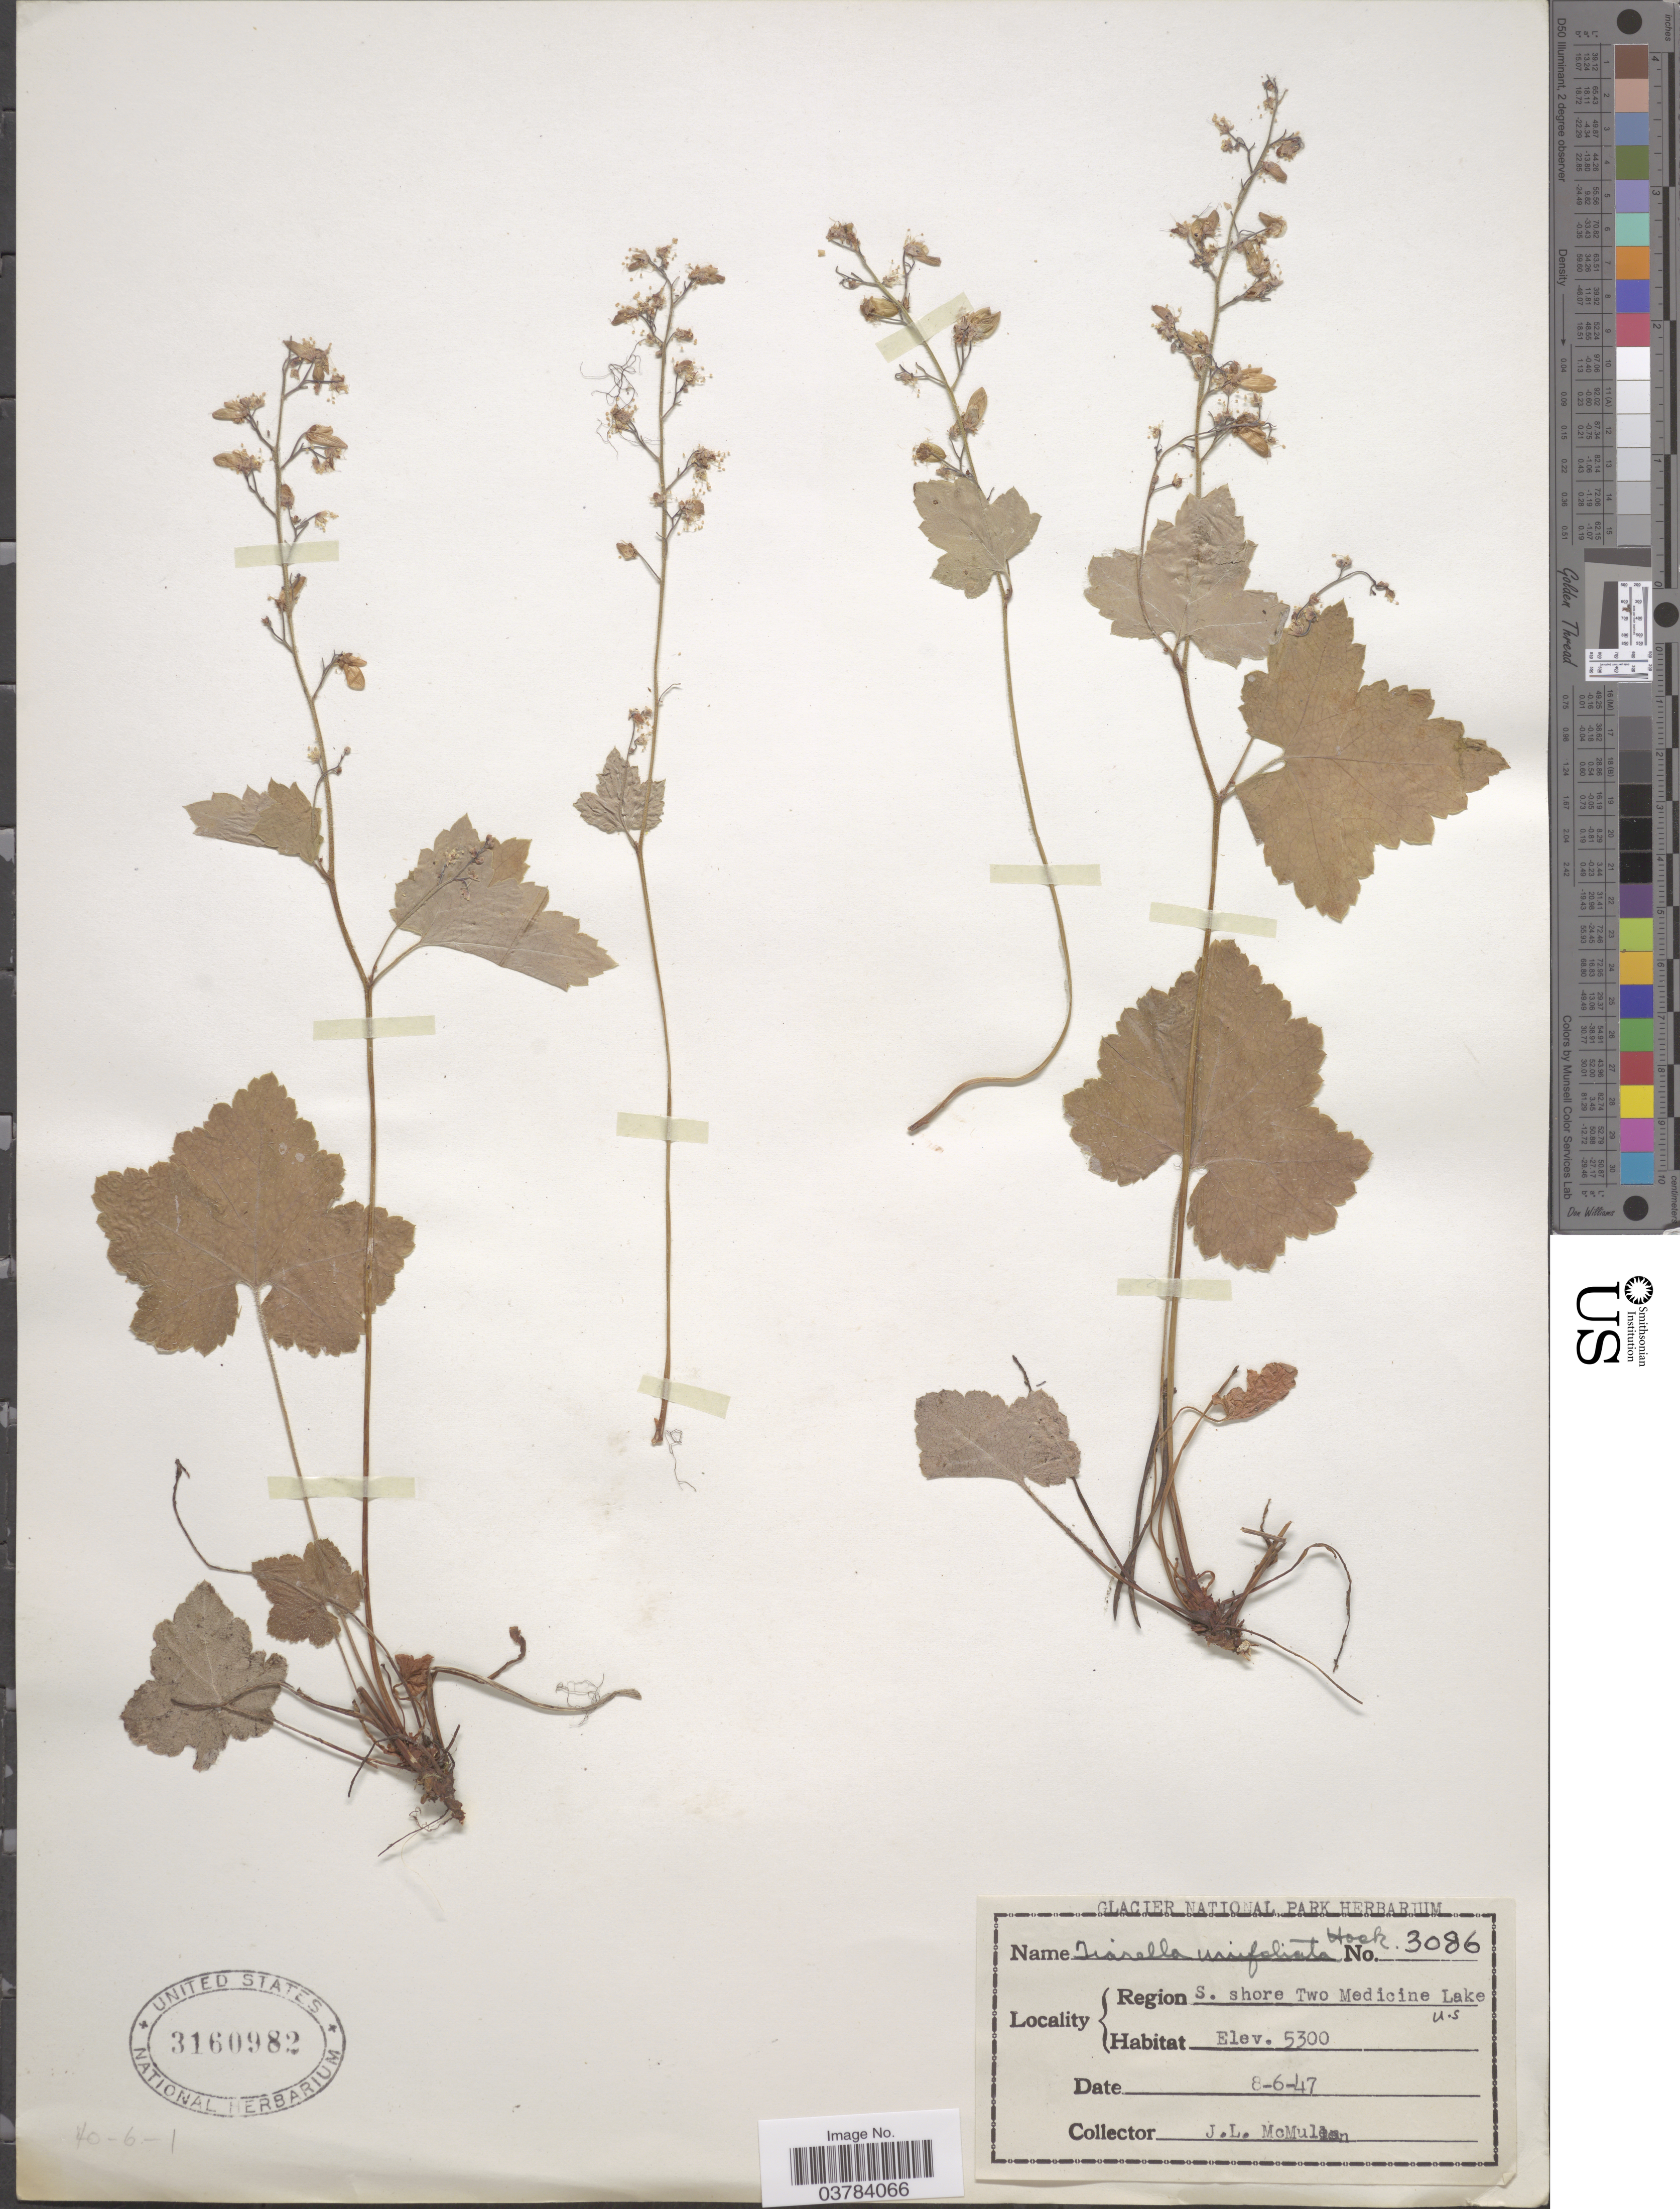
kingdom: Plantae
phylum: Tracheophyta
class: Magnoliopsida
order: Saxifragales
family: Saxifragaceae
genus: Tiarella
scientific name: Tiarella unifoliata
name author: Hook.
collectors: J. McMullen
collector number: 3086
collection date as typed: Transcribed d/m/y: 6/8/47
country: United States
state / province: Montana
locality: Region S. shore Two Medicine Lake. U.S.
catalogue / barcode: US 3160982